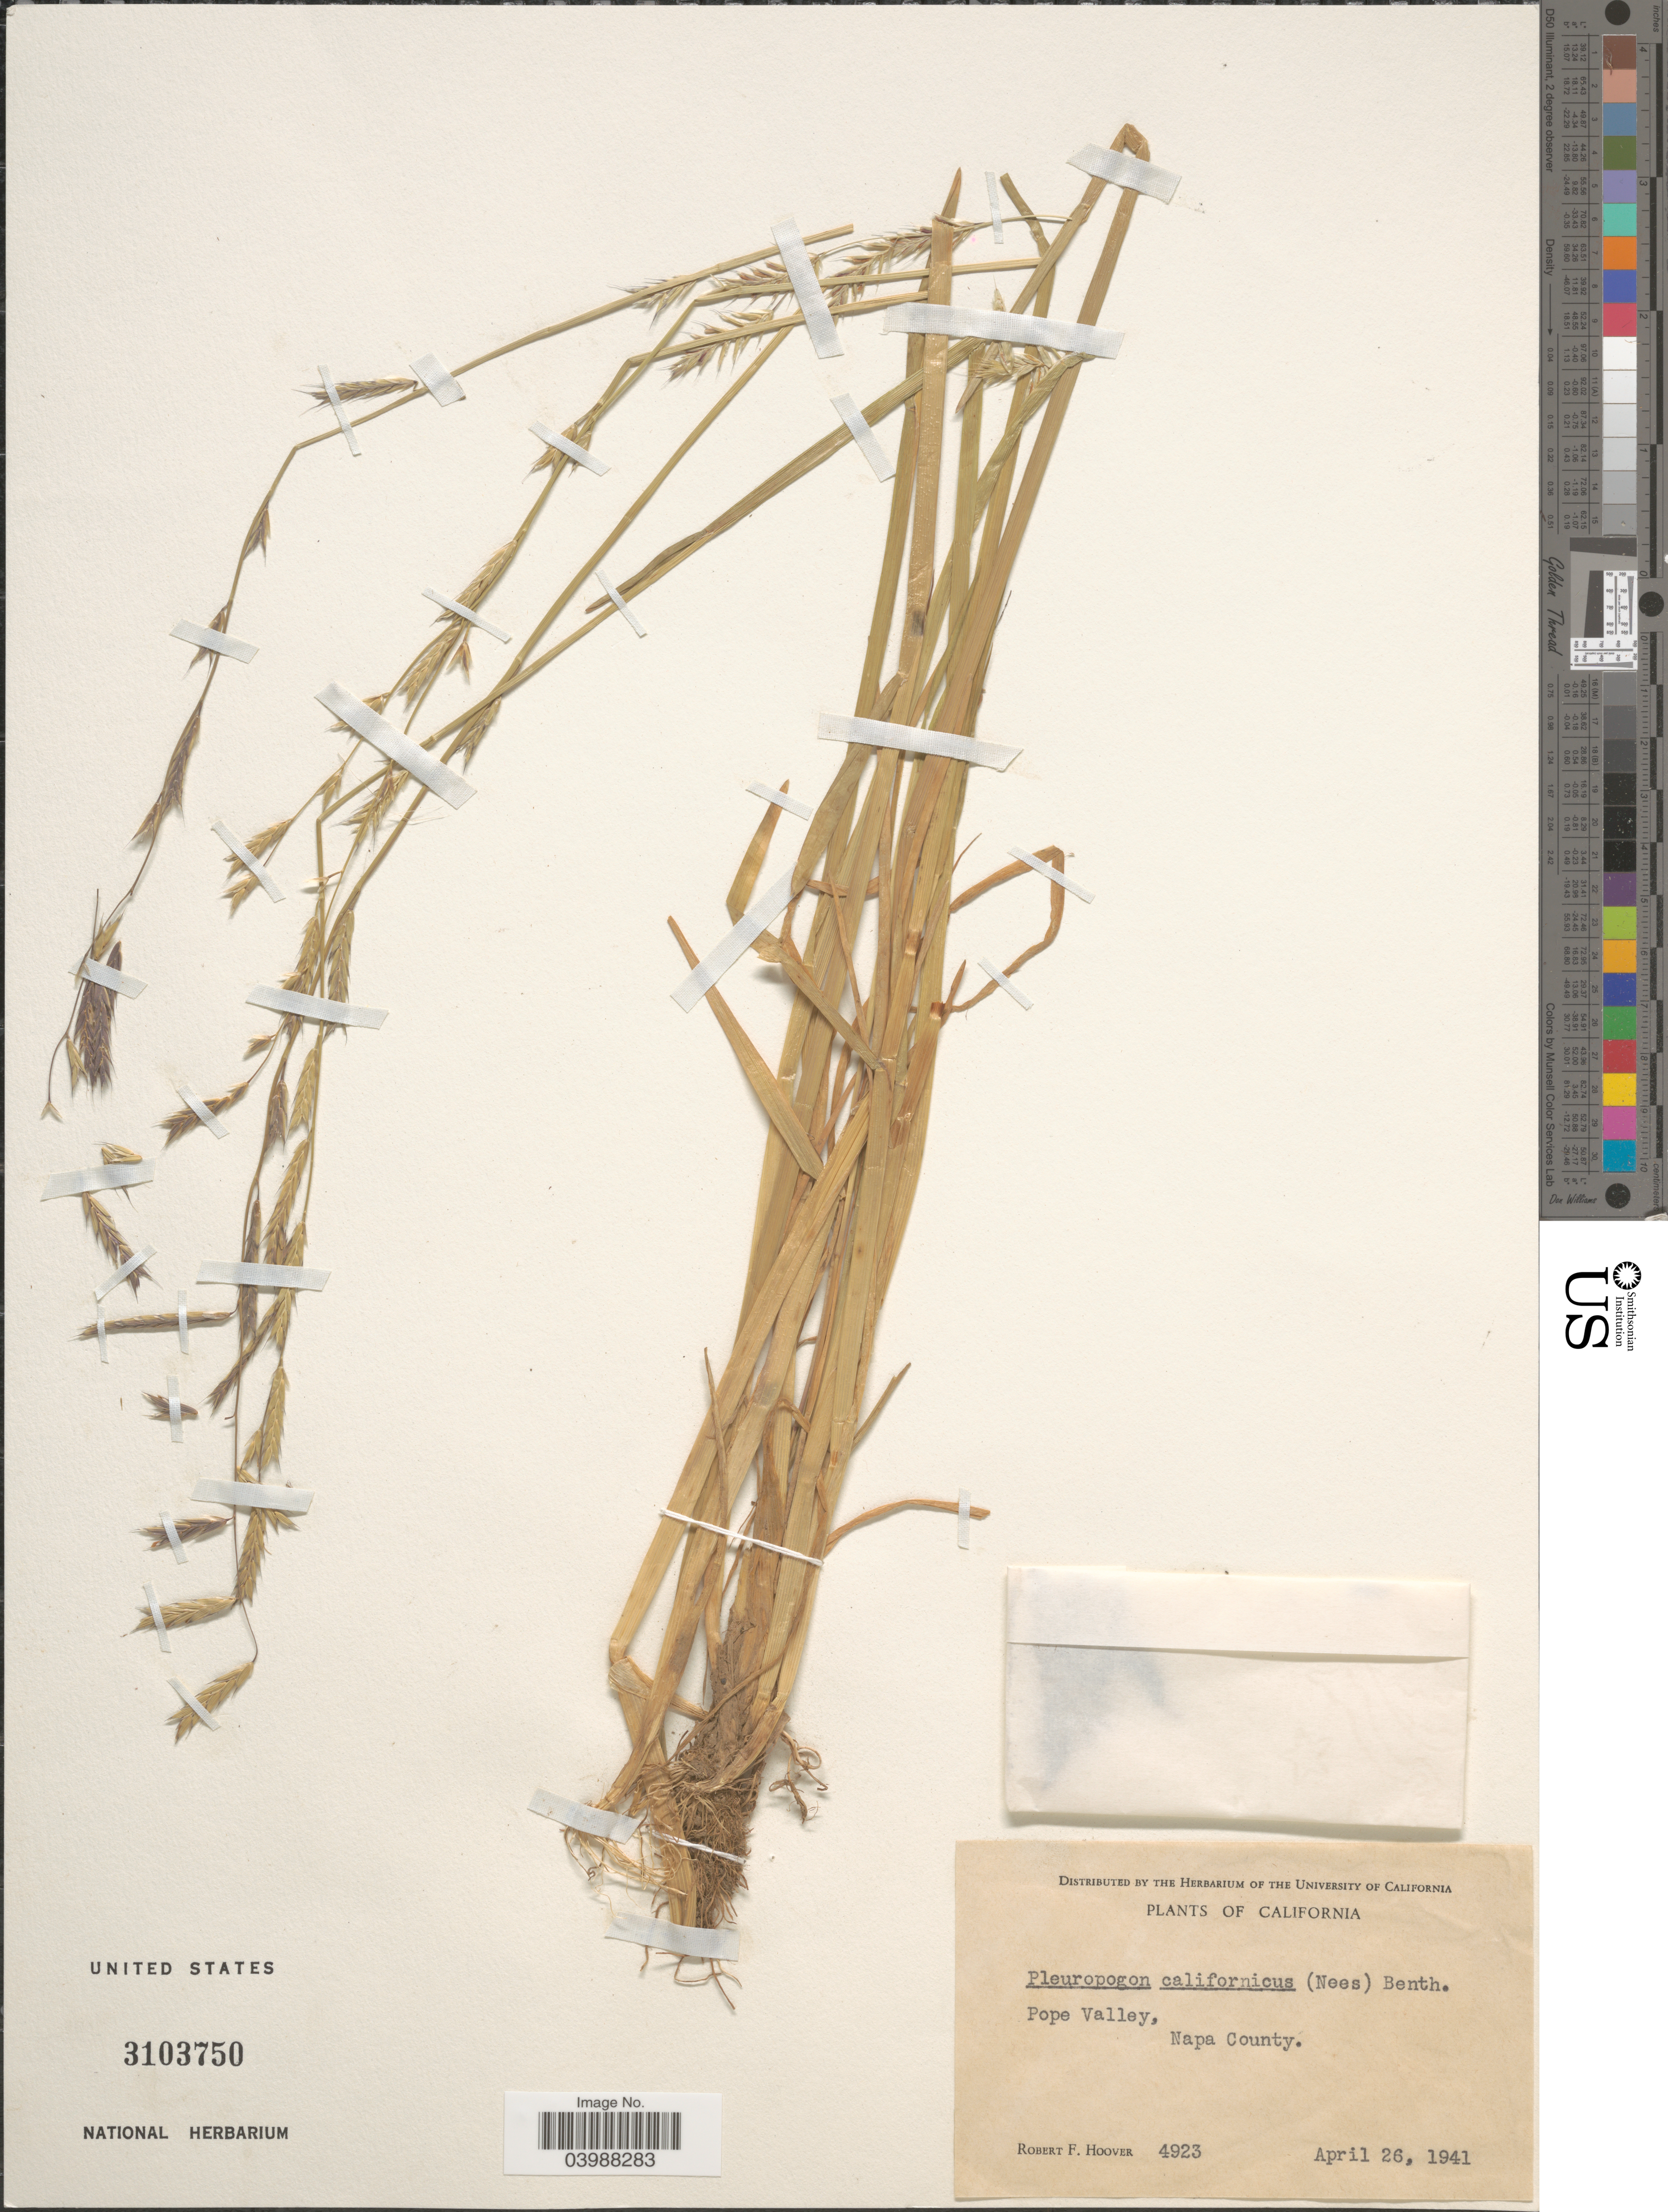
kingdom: Plantae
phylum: Tracheophyta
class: Liliopsida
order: Poales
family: Poaceae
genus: Pleuropogon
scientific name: Pleuropogon californicus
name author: (Nees) Benth. ex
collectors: R. F. Hoover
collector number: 4923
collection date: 1941-04-26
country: United States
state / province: California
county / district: Napa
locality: Pope Valley, Napa County.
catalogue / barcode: US 3103750